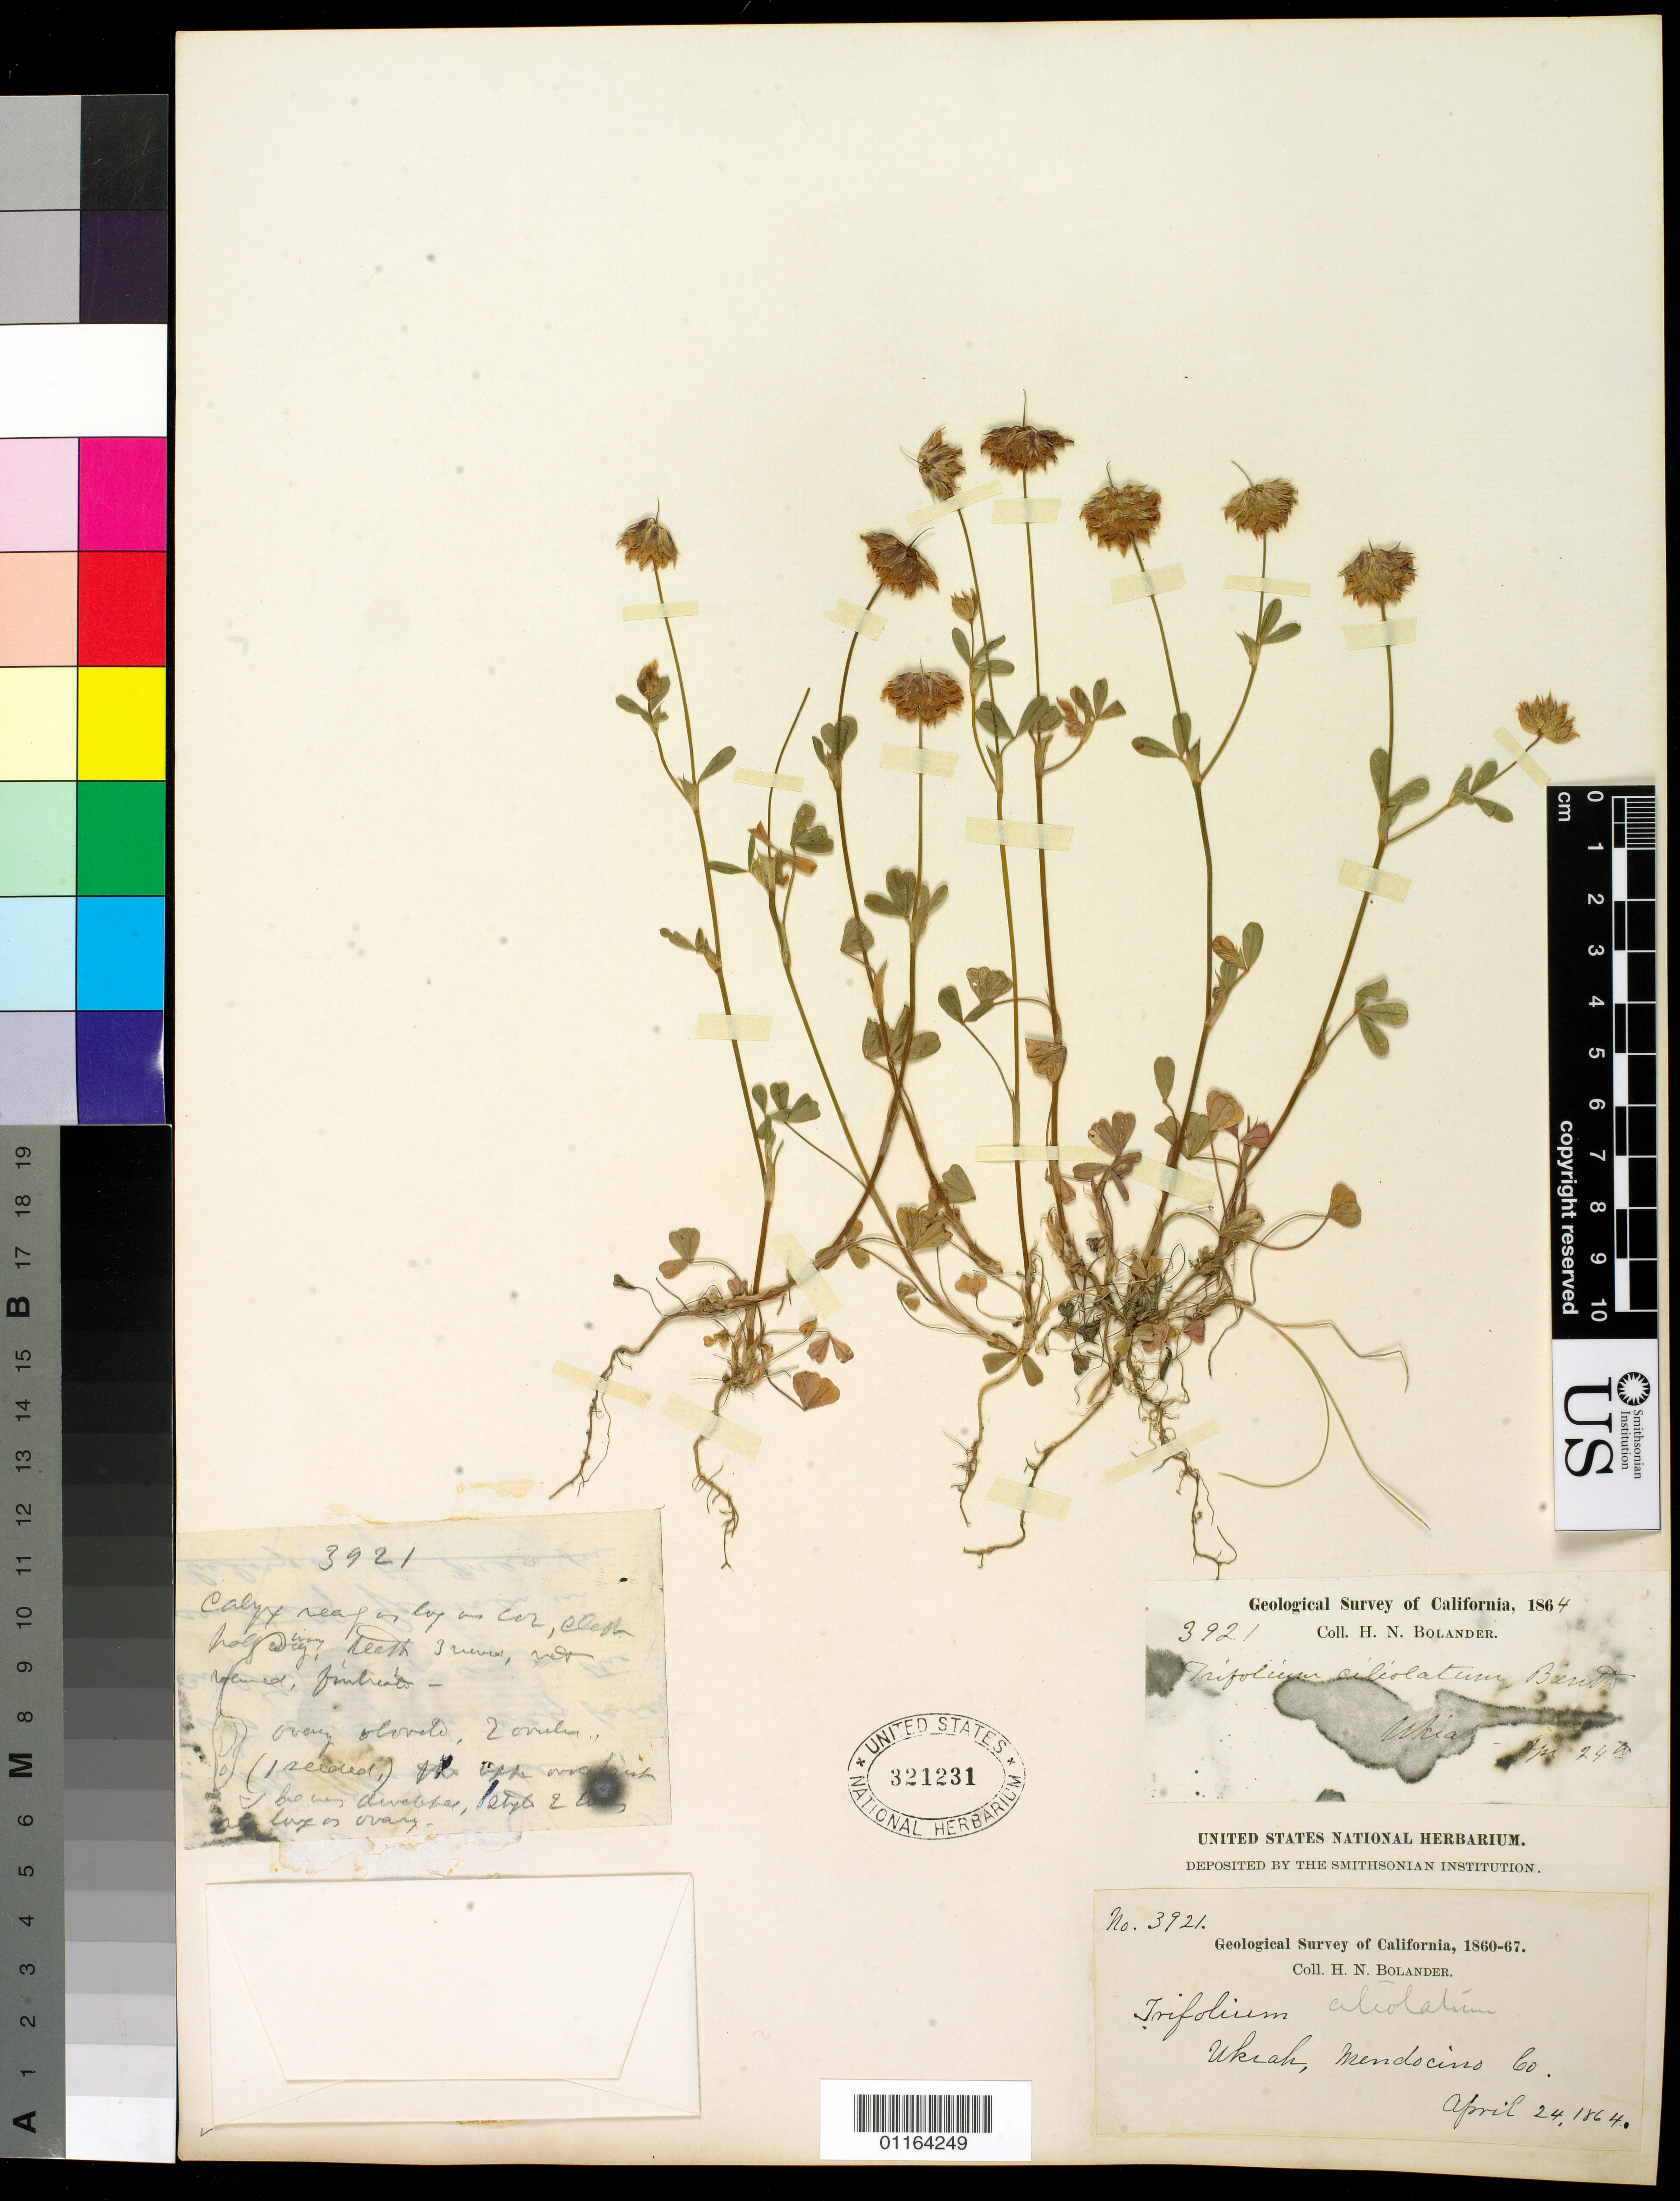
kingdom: Plantae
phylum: Tracheophyta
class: Magnoliopsida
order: Fabales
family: Fabaceae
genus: Trifolium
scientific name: Trifolium ciliolatum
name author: Benth.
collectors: H. Bolander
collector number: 3921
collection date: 1864-04-24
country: United States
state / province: California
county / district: Mendocino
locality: Ukiah.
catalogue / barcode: US 321231